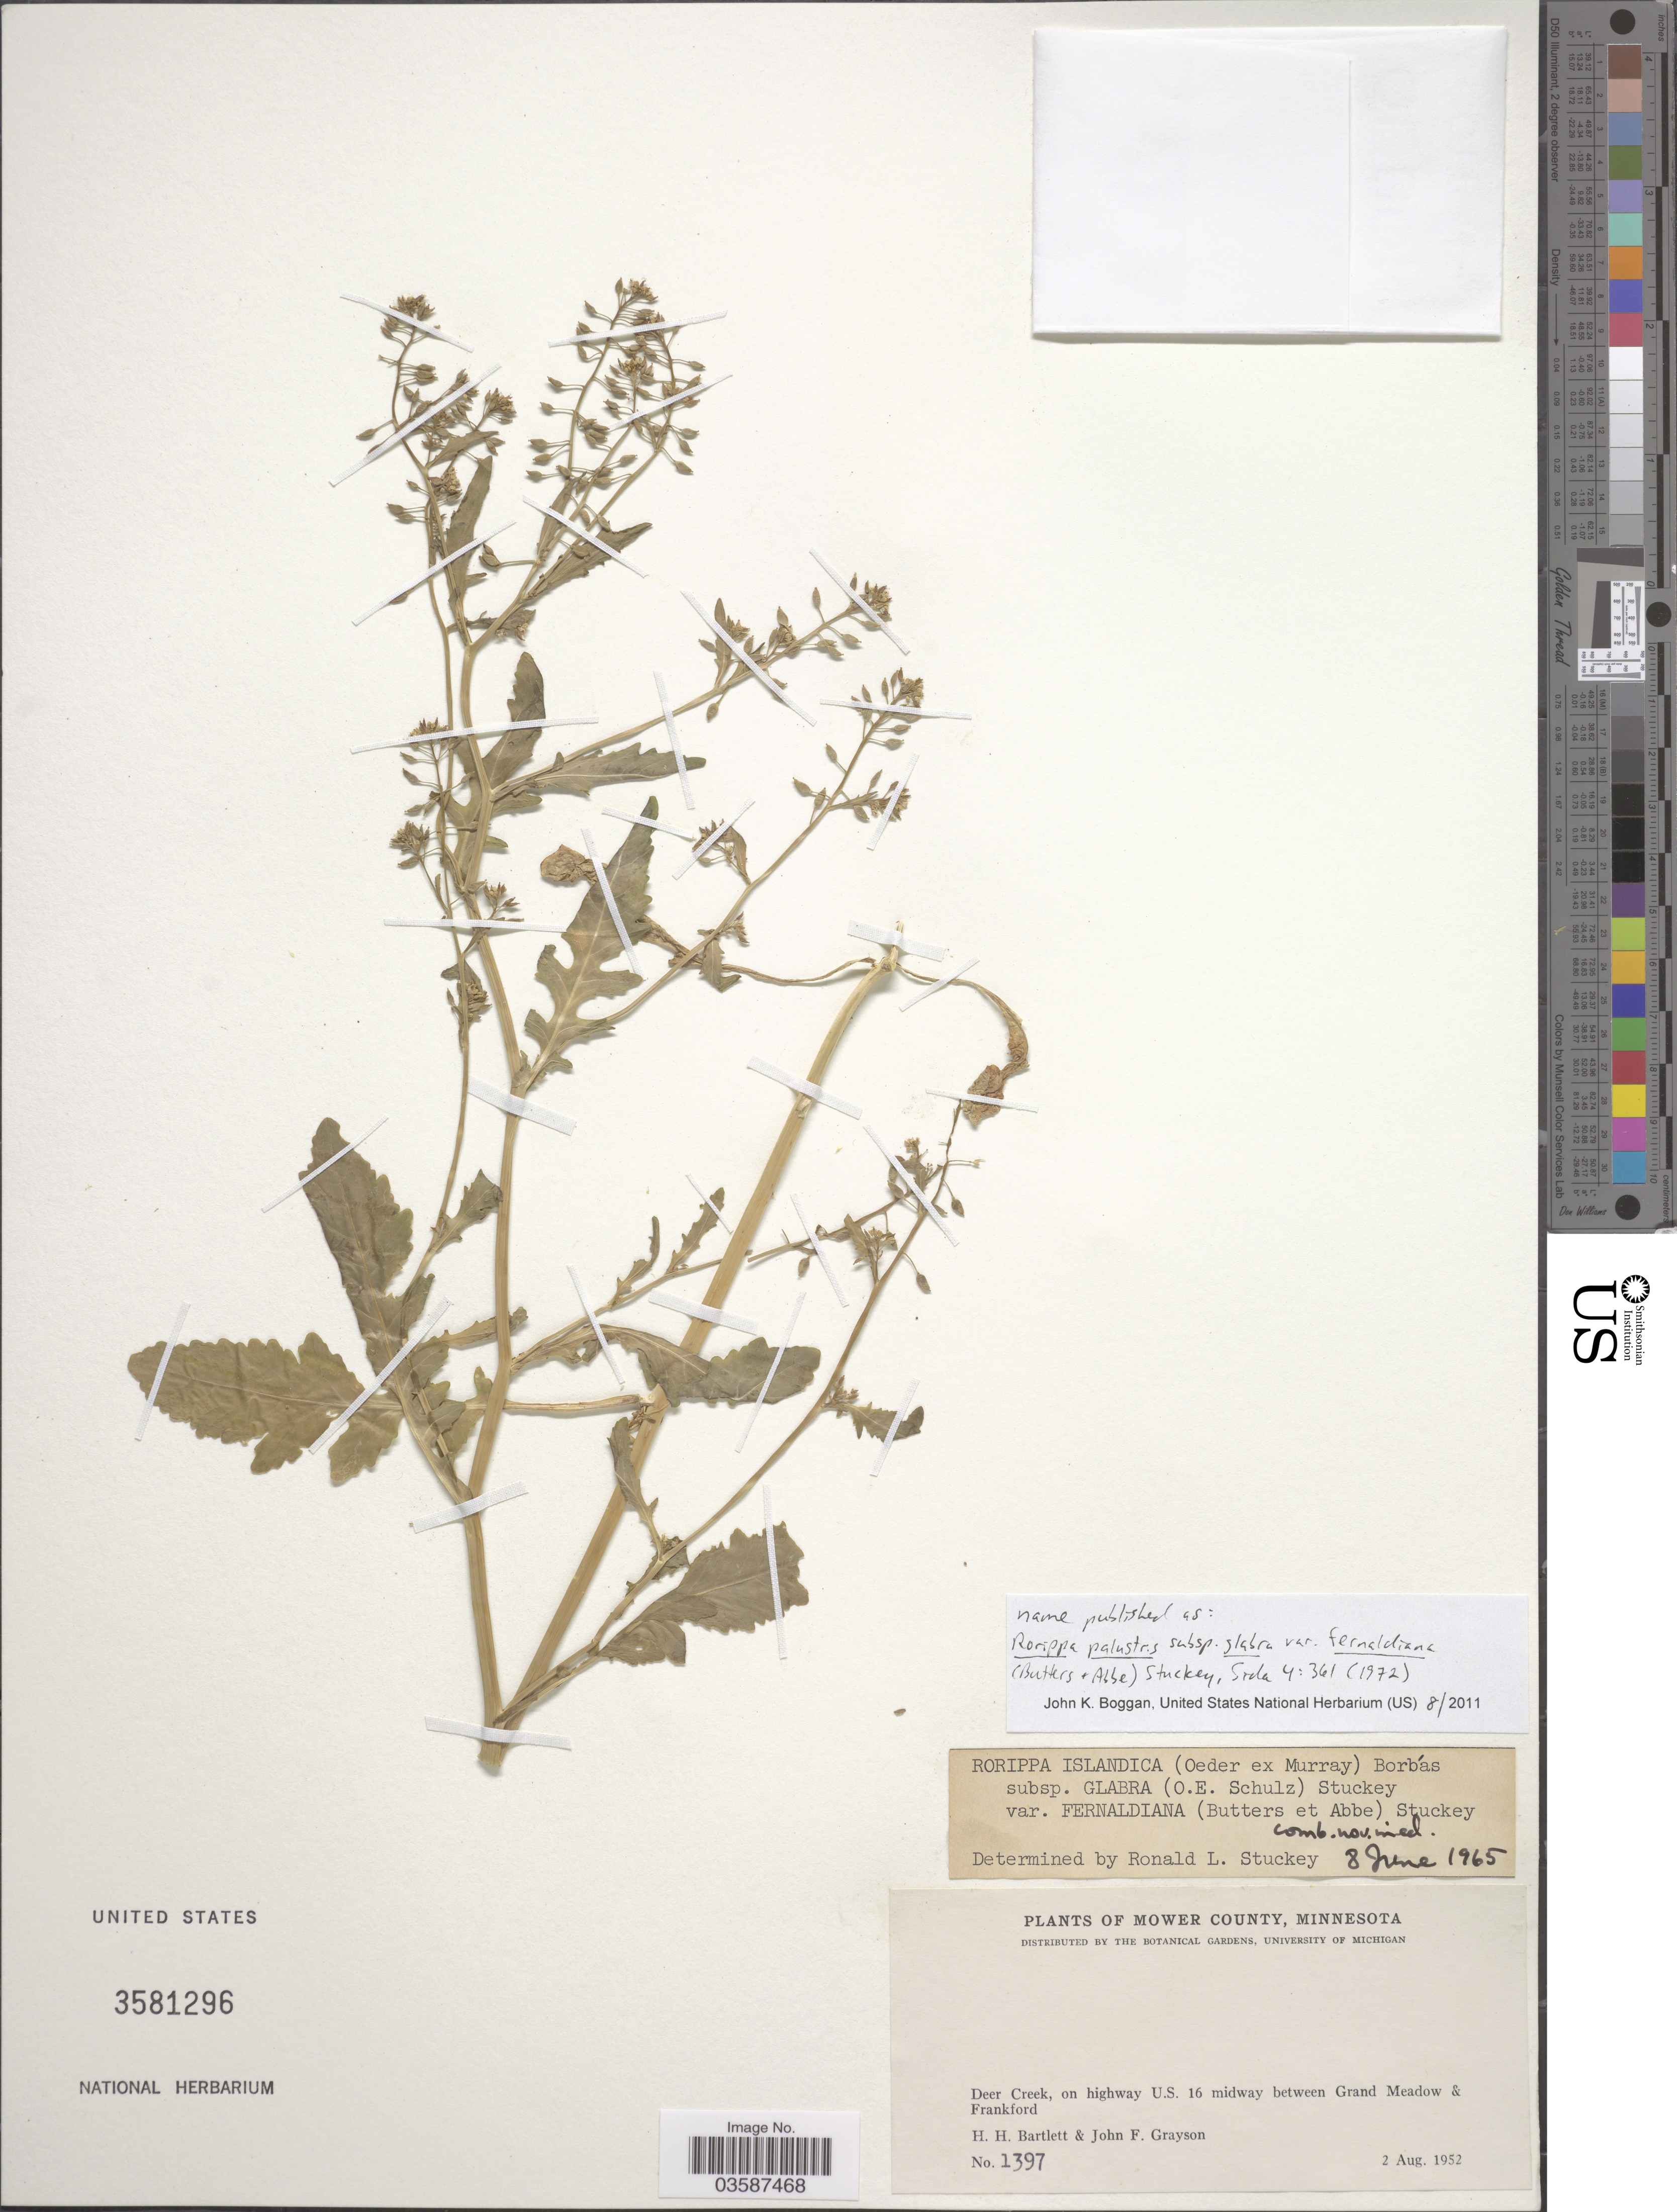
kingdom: Plantae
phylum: Tracheophyta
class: Magnoliopsida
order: Brassicales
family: Brassicaceae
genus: Rorippa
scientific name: Rorippa palustris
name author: (L.) Besser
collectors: H. H. Bartlett & J. Grayson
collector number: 1397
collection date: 1952-08-02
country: United States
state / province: Minnesota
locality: Mower County. Deer Creek, on highway U.S. 16 midway between Grand Meadow & Frankford.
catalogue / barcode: US 3581296